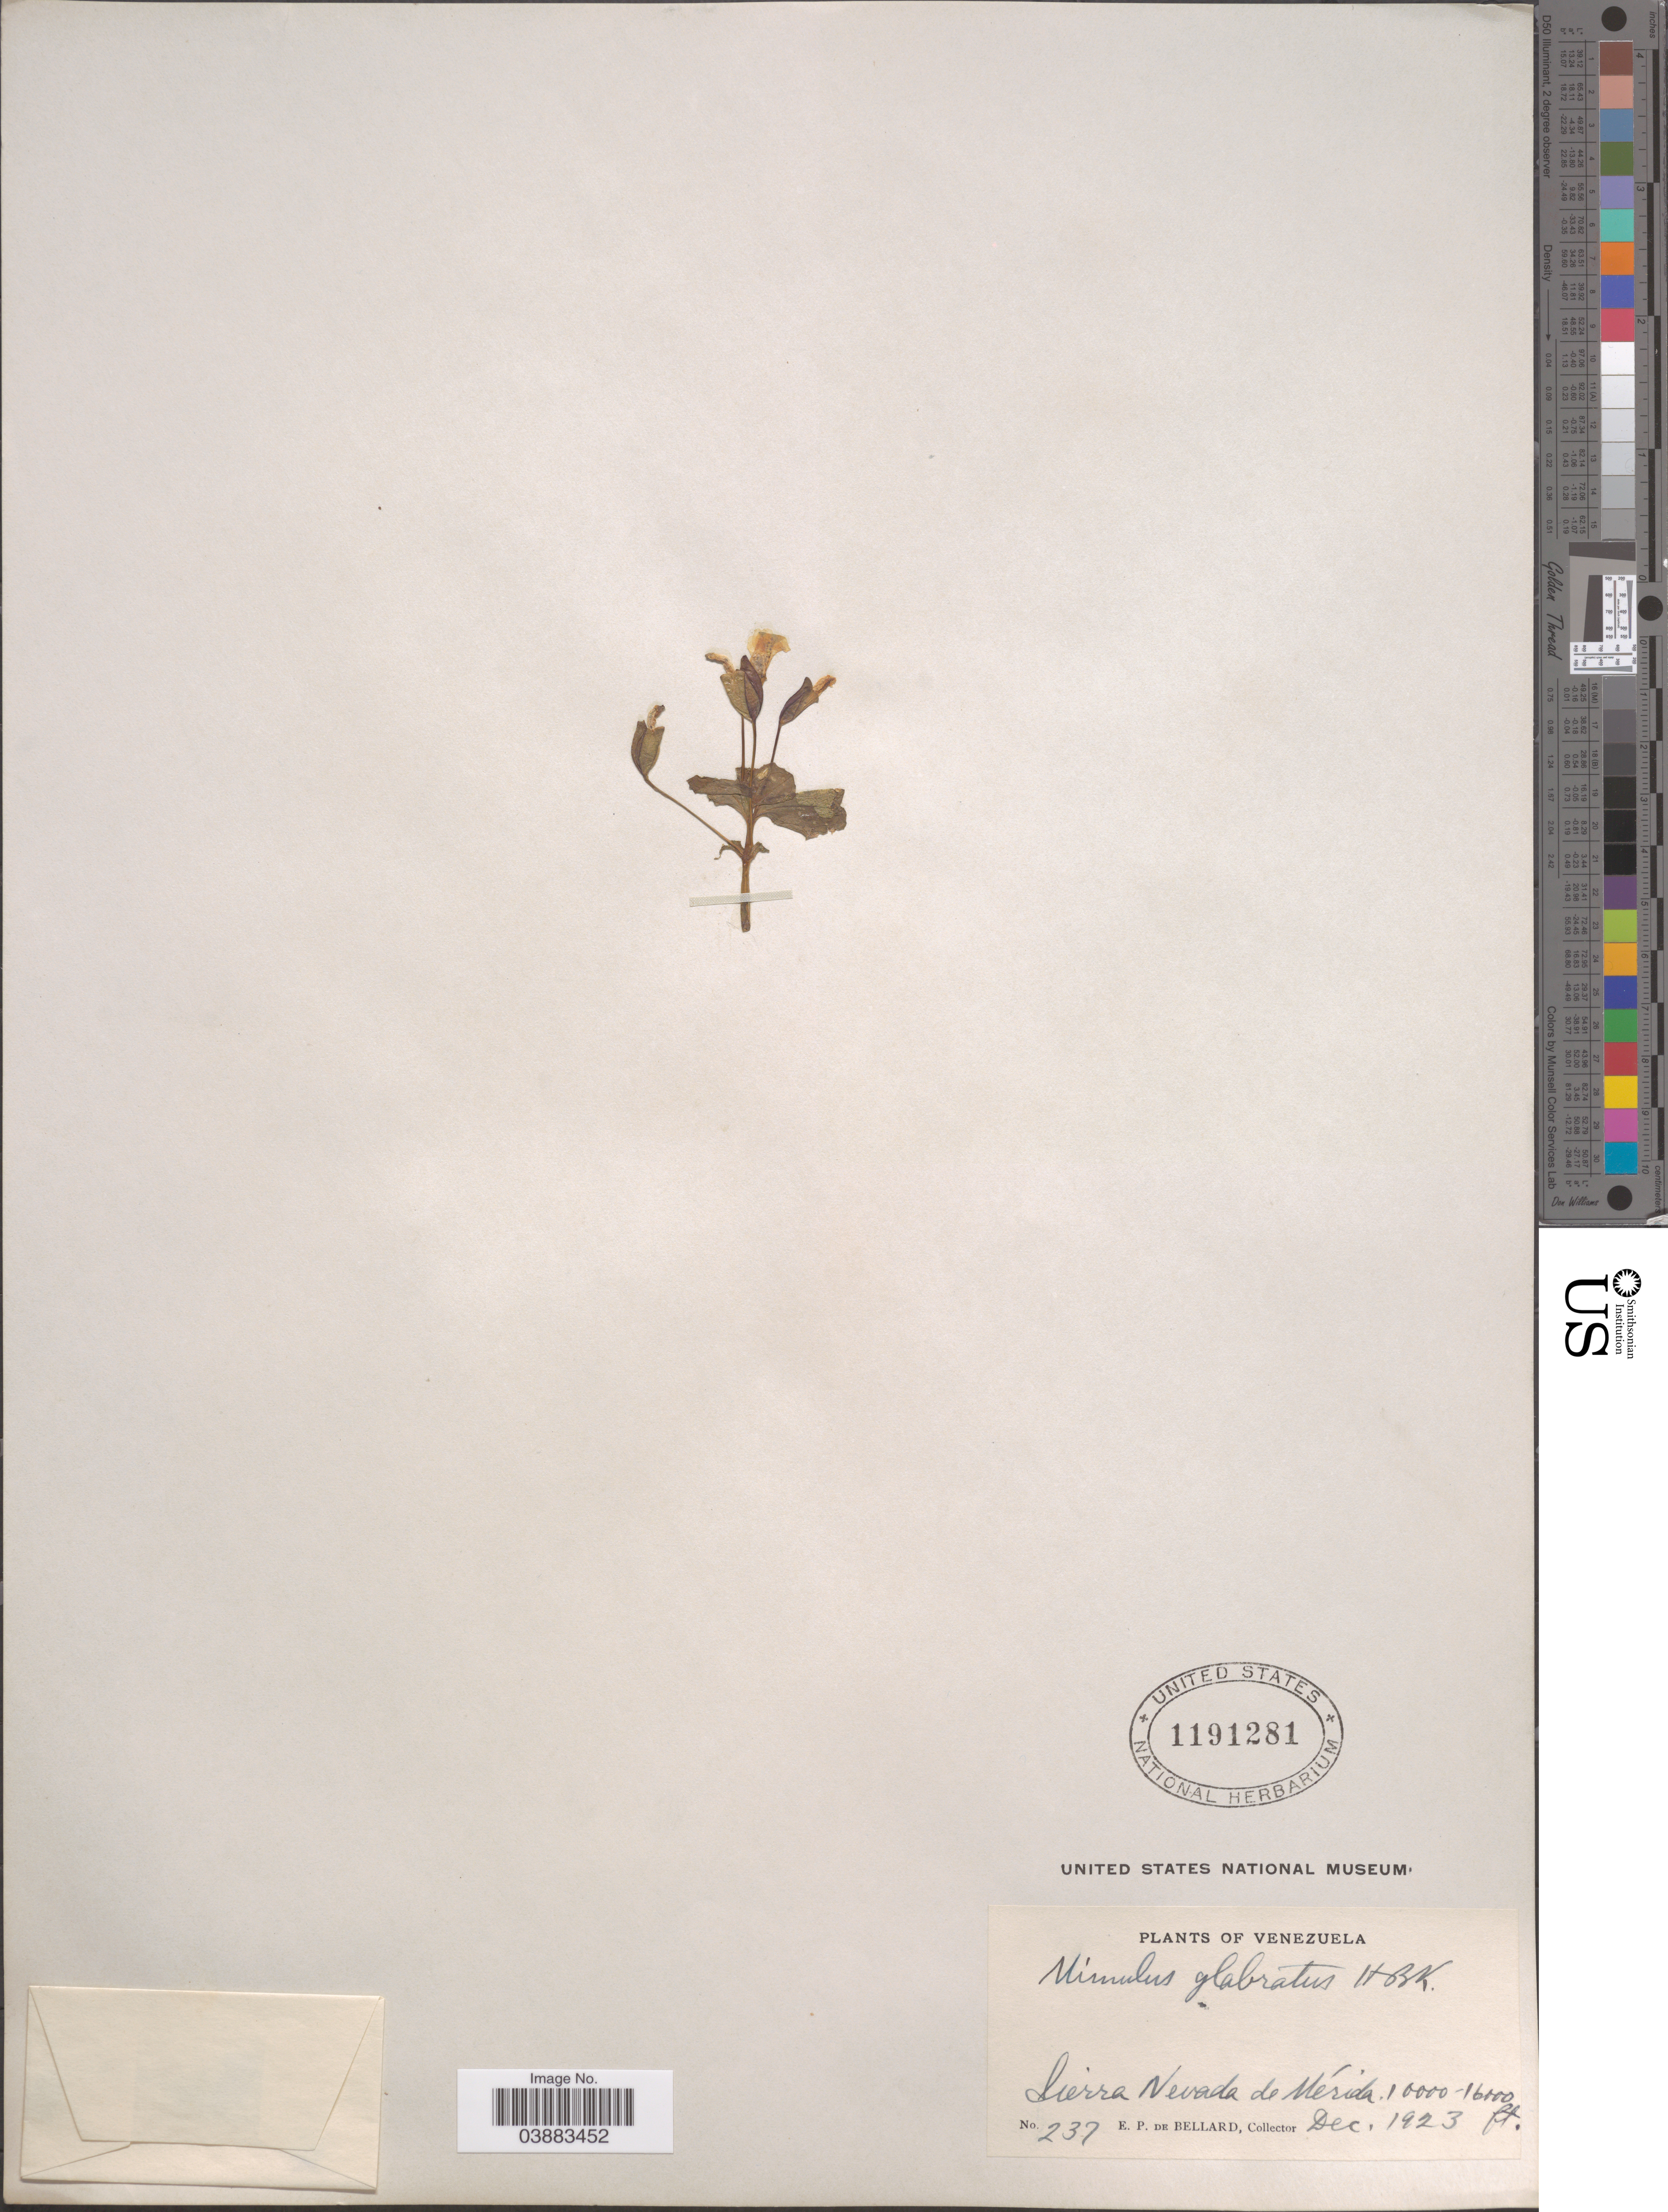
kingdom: Plantae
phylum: Tracheophyta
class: Magnoliopsida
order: Lamiales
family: Phrymaceae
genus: Mimulus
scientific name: Mimulus glabratus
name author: Kunth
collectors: E. de Bellard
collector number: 237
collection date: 1923-12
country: Venezuela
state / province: Merida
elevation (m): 3048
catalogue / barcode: US 1191281